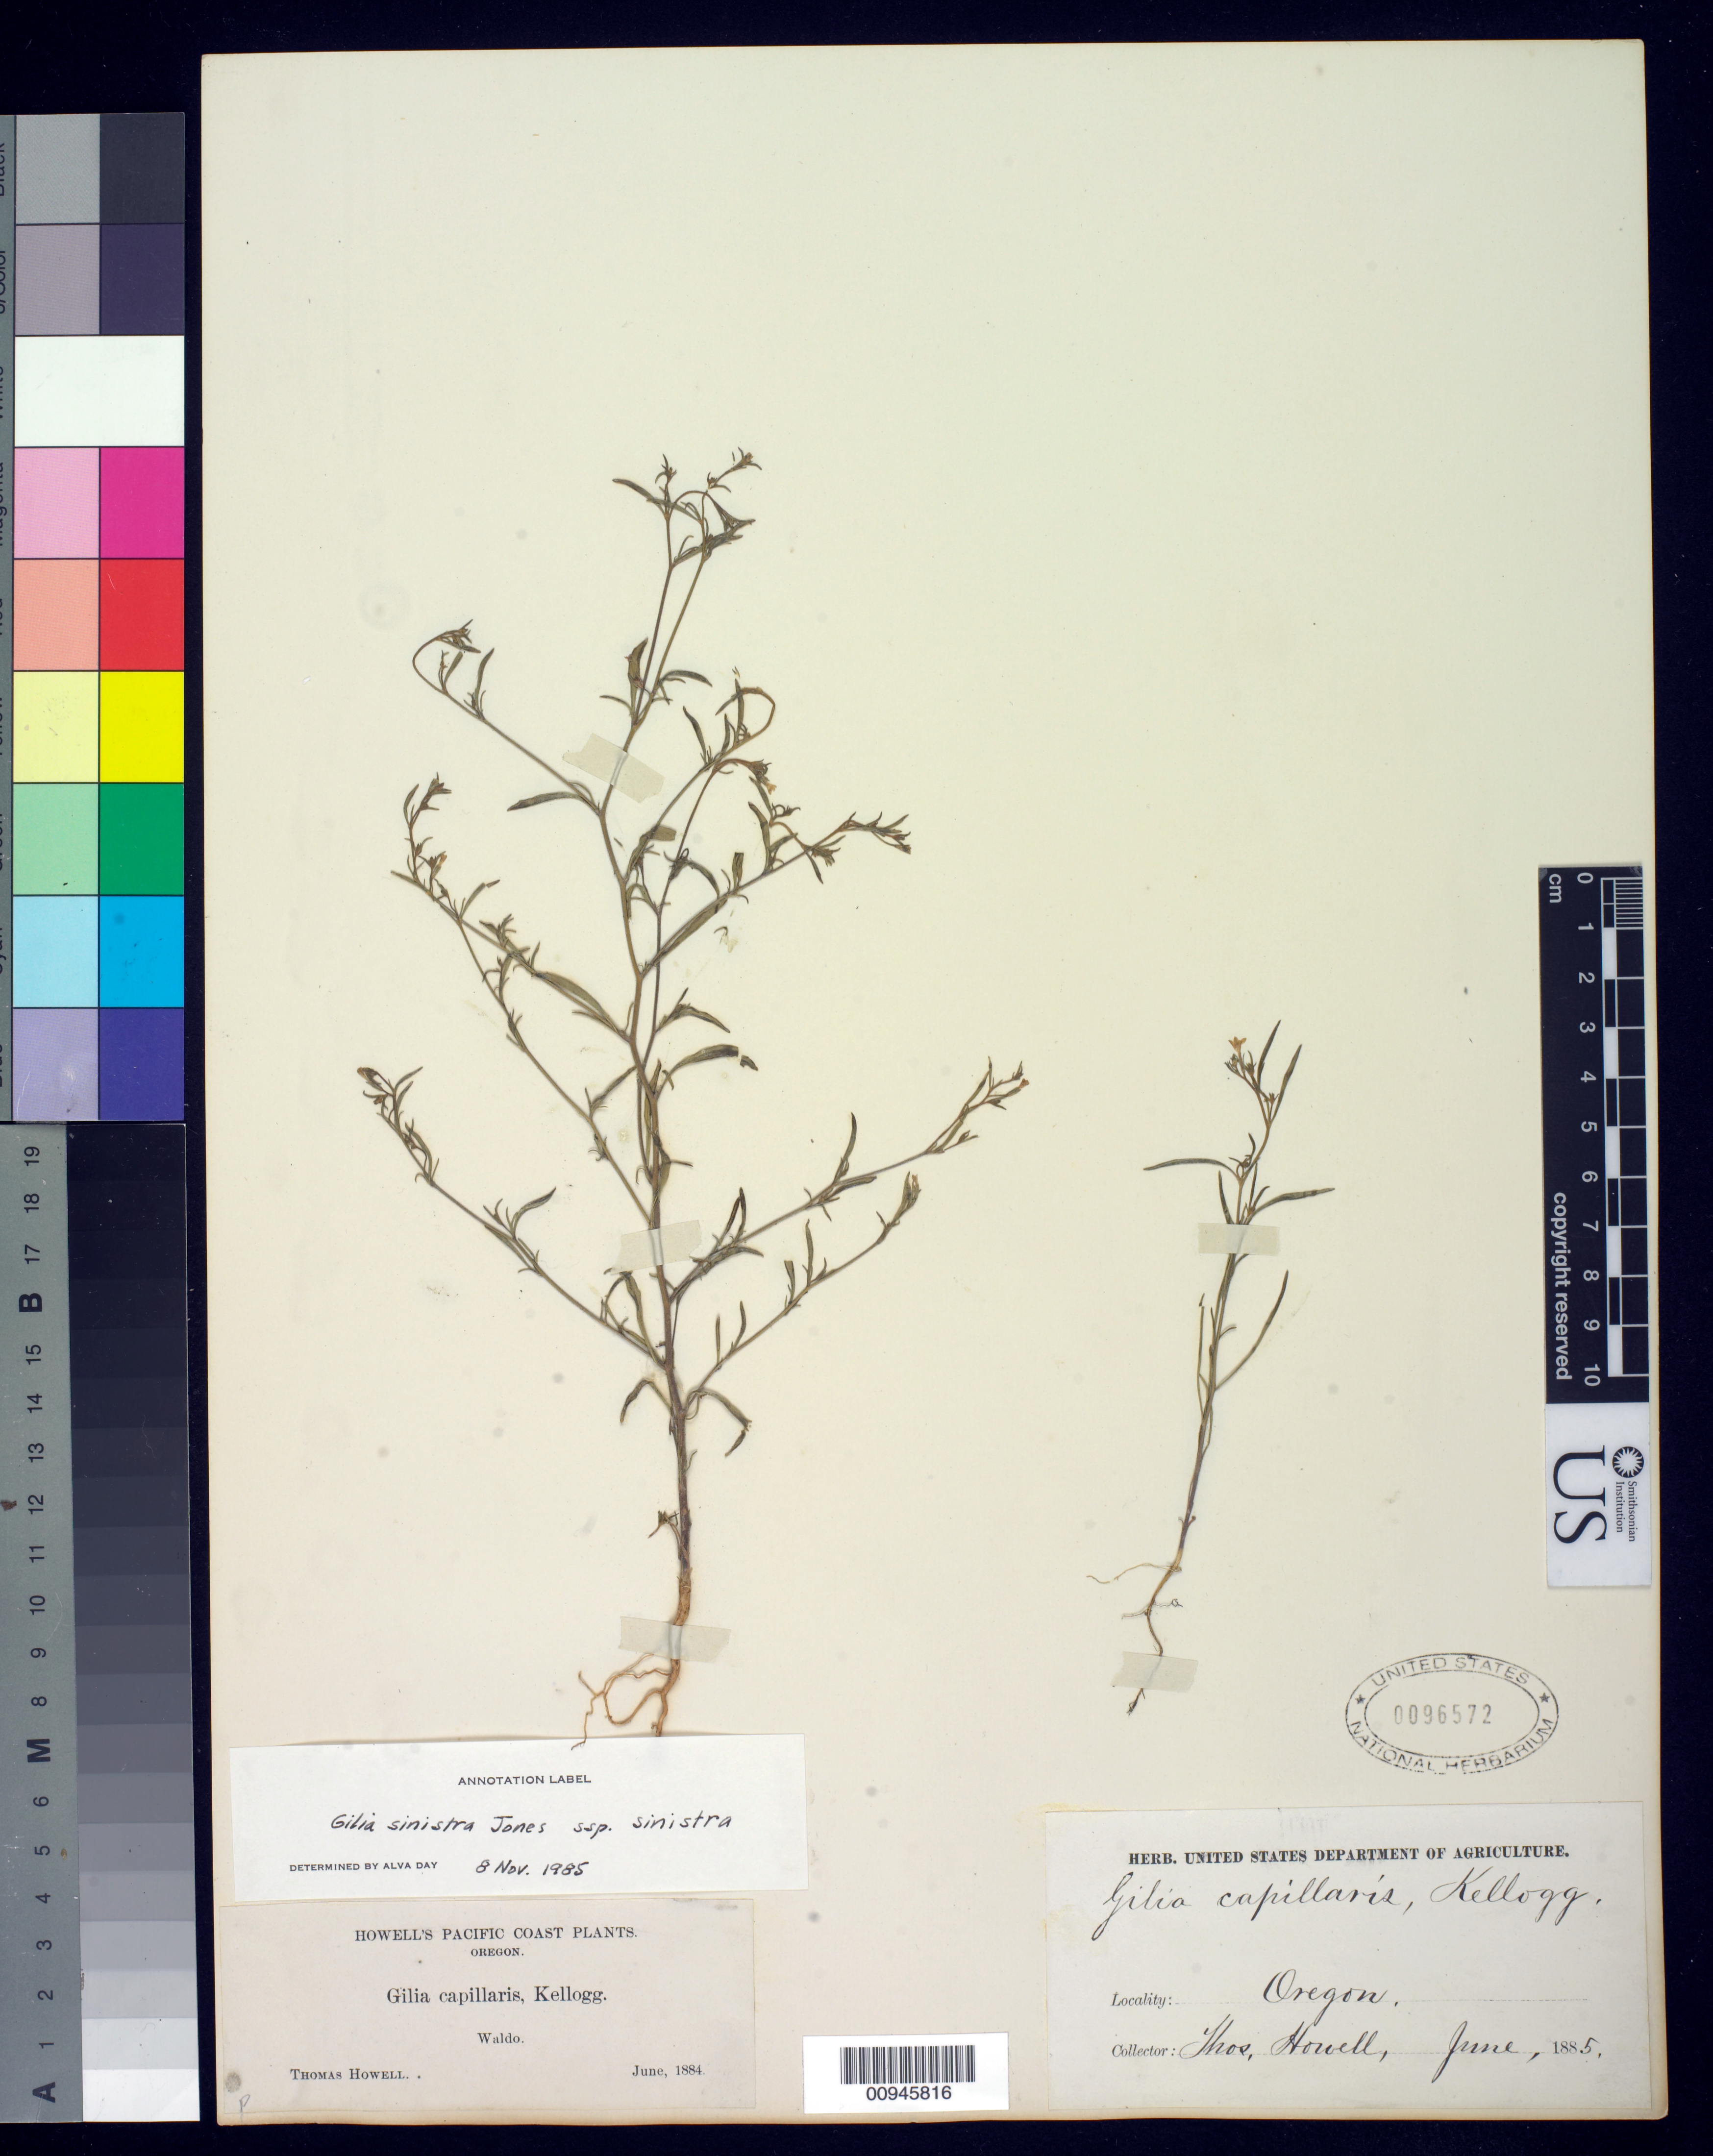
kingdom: Plantae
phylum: Tracheophyta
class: Magnoliopsida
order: Ericales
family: Polemoniaceae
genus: Navarretia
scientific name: Navarretia sinistra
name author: (M.E. Jones) L.A. Johnson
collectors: T. J. Howell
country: United States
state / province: Oregon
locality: Waldo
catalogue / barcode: US 96572